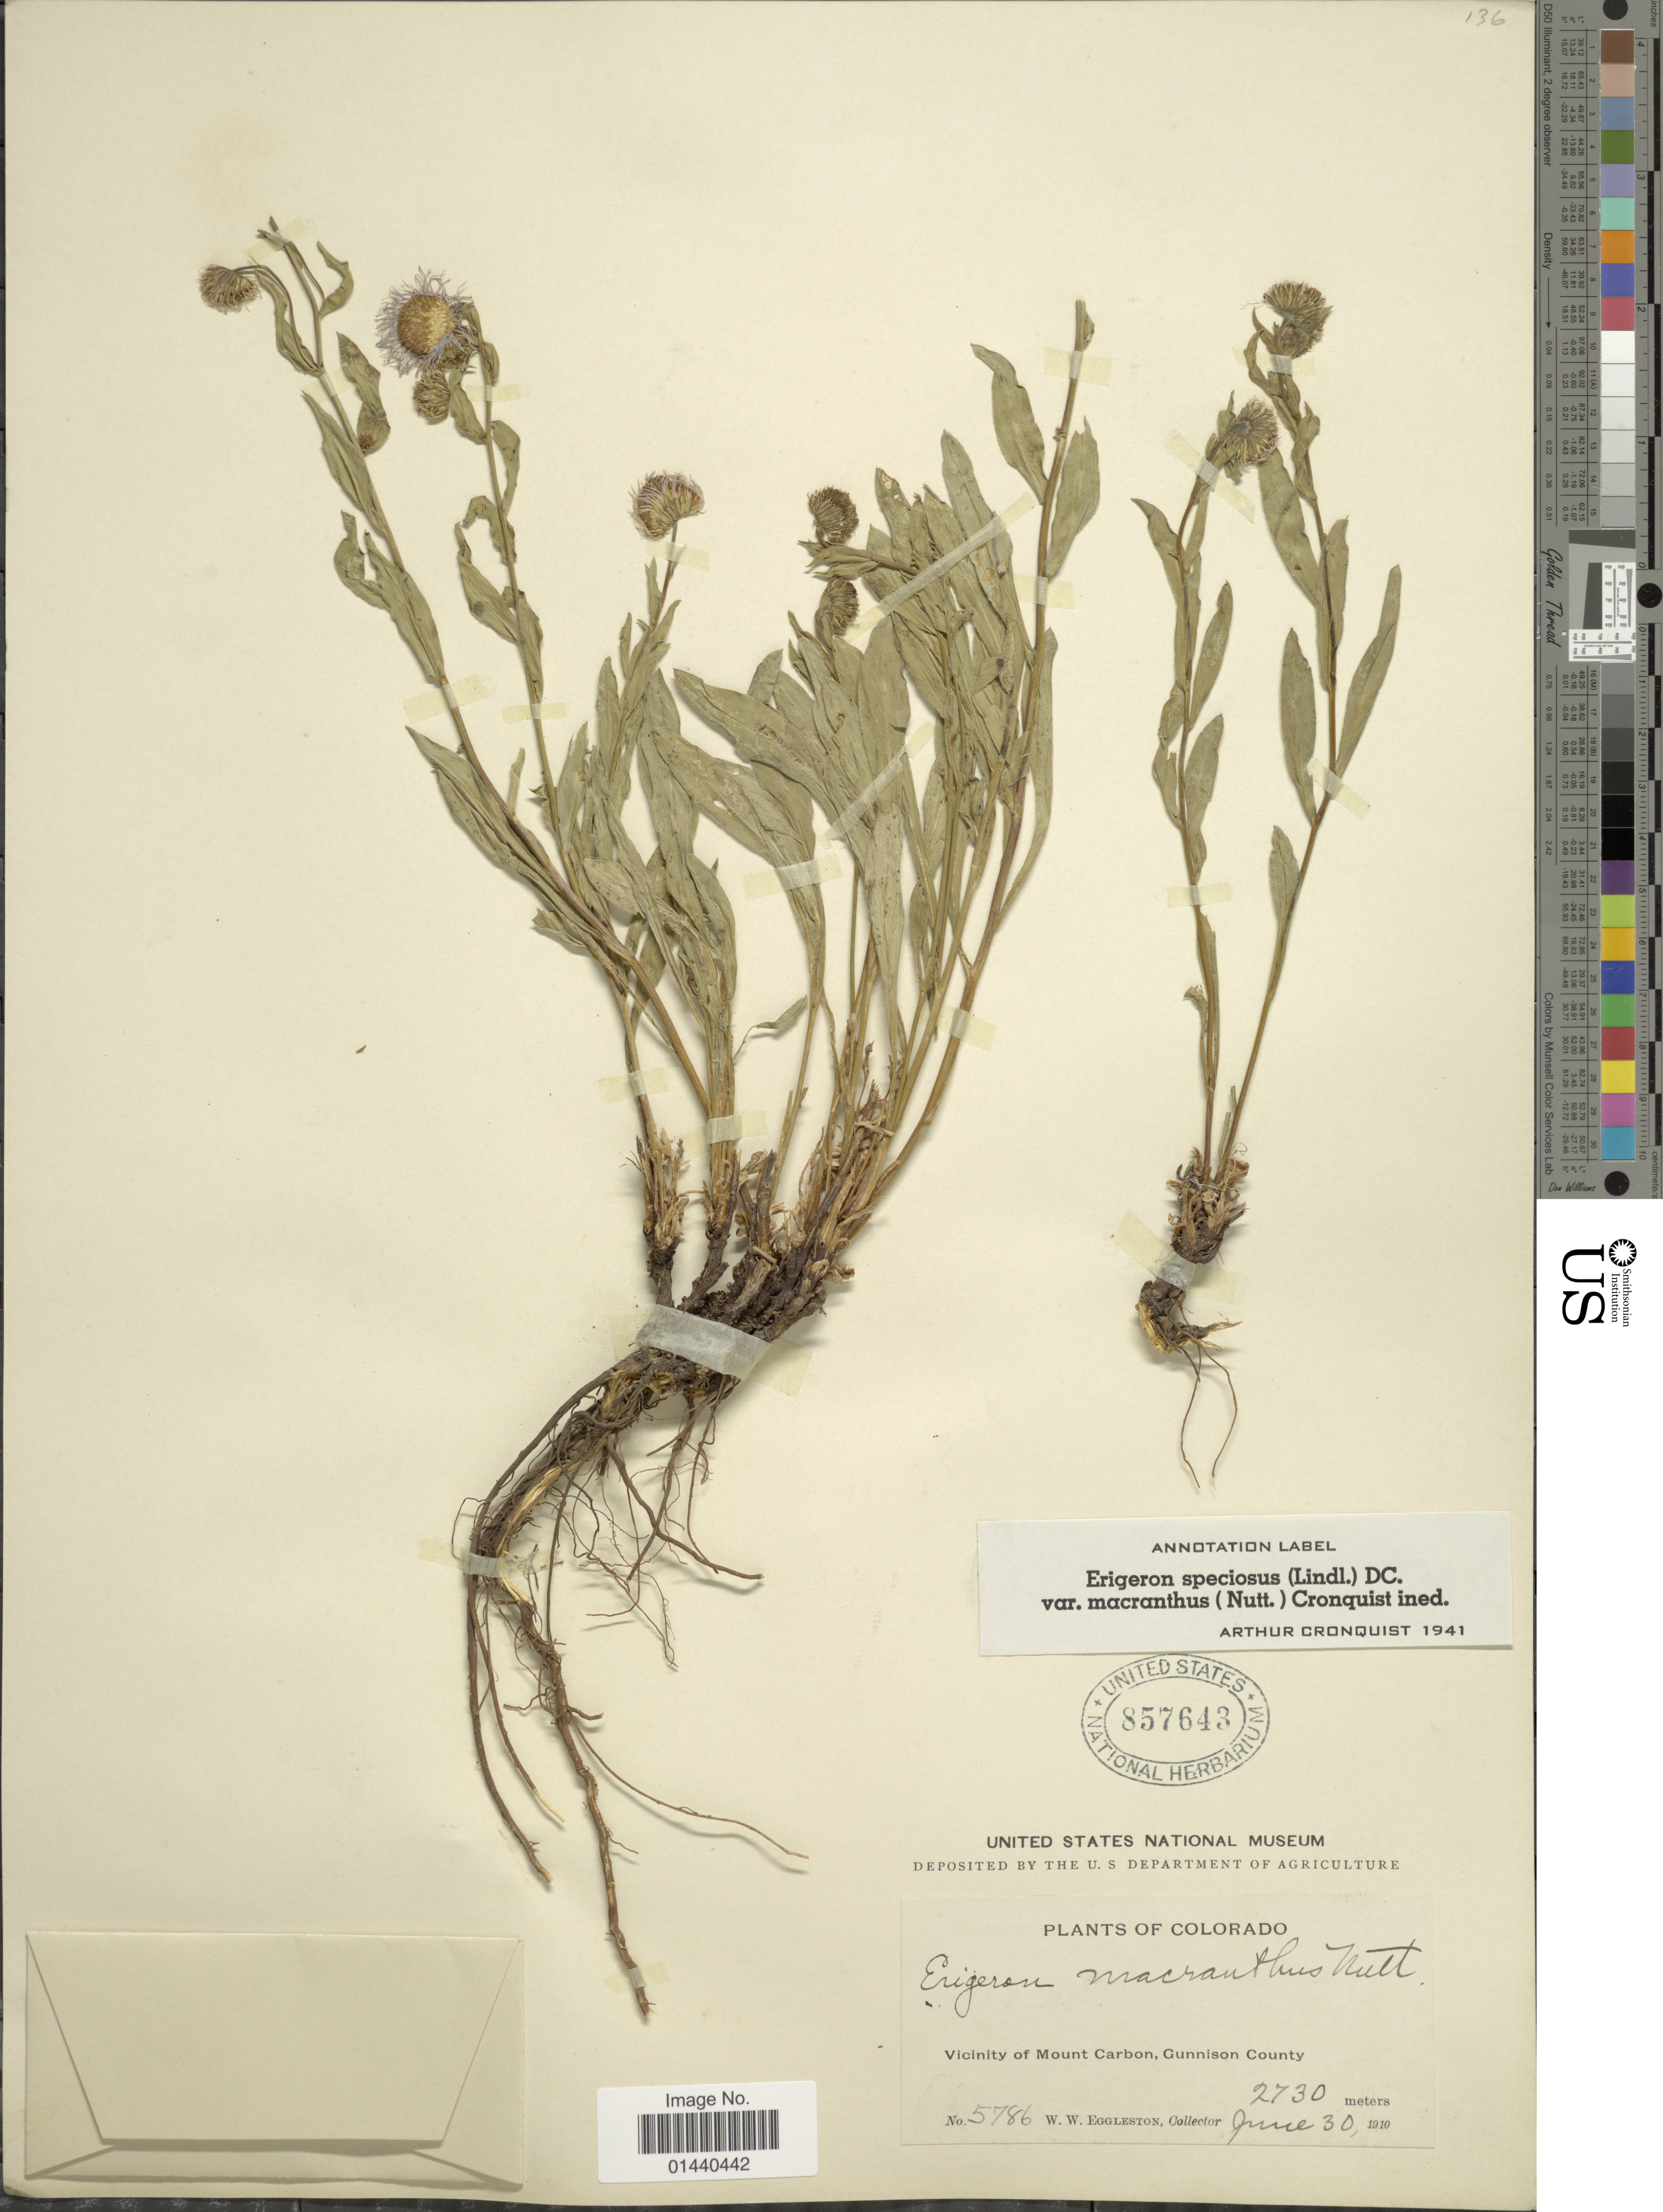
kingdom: Plantae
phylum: Tracheophyta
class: Magnoliopsida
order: Asterales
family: Asteraceae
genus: Erigeron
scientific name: Erigeron speciosus var. macranthus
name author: (Nutt.) Cronq.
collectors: W. W. Eggleston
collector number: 5786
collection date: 1910-06-30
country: United States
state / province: Colorado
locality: Vicinity of Mount Carbon, Gunnison County.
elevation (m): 2730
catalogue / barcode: US 857643